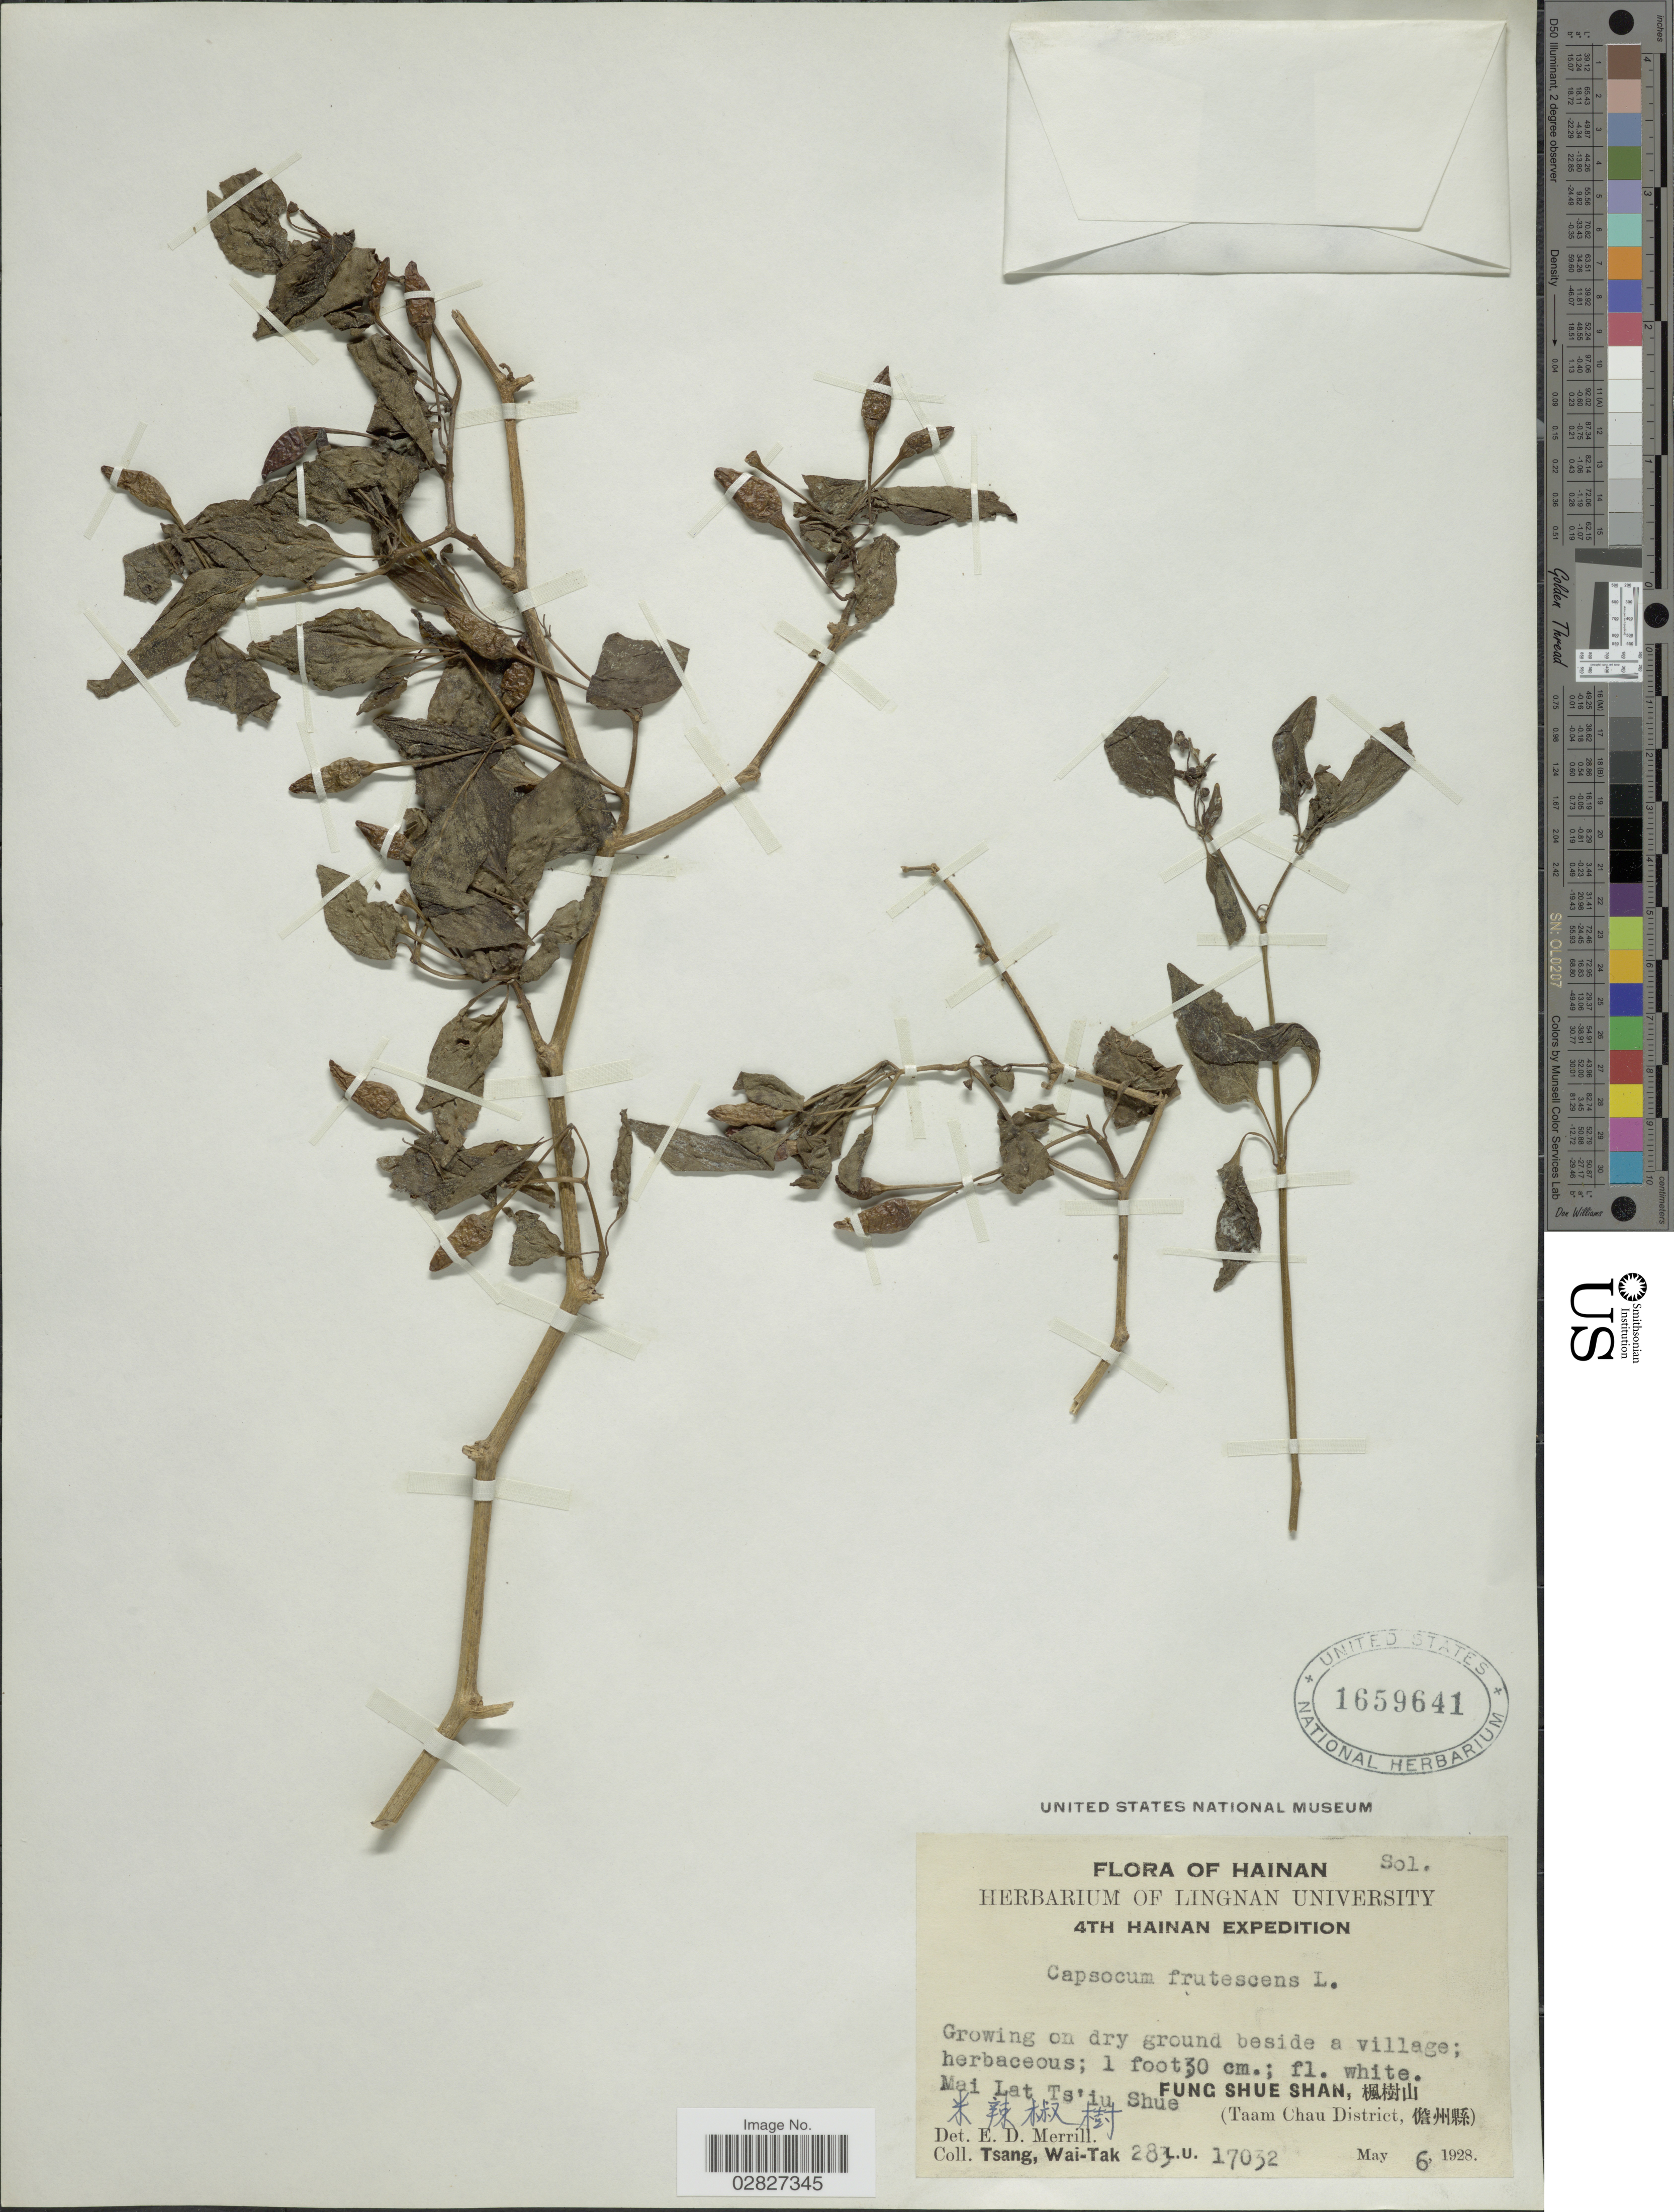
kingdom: Plantae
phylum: Tracheophyta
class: Magnoliopsida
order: Solanales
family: Solanaceae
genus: Capsicum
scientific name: Capsicum frutescens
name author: L.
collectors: W. T. Tsang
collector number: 283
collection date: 1928-05-06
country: China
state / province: Hainan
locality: Fung Shue Shan, X. (Taam Chau District, X). Mai Lat Ts'iu Shue X.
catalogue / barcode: US 1659641